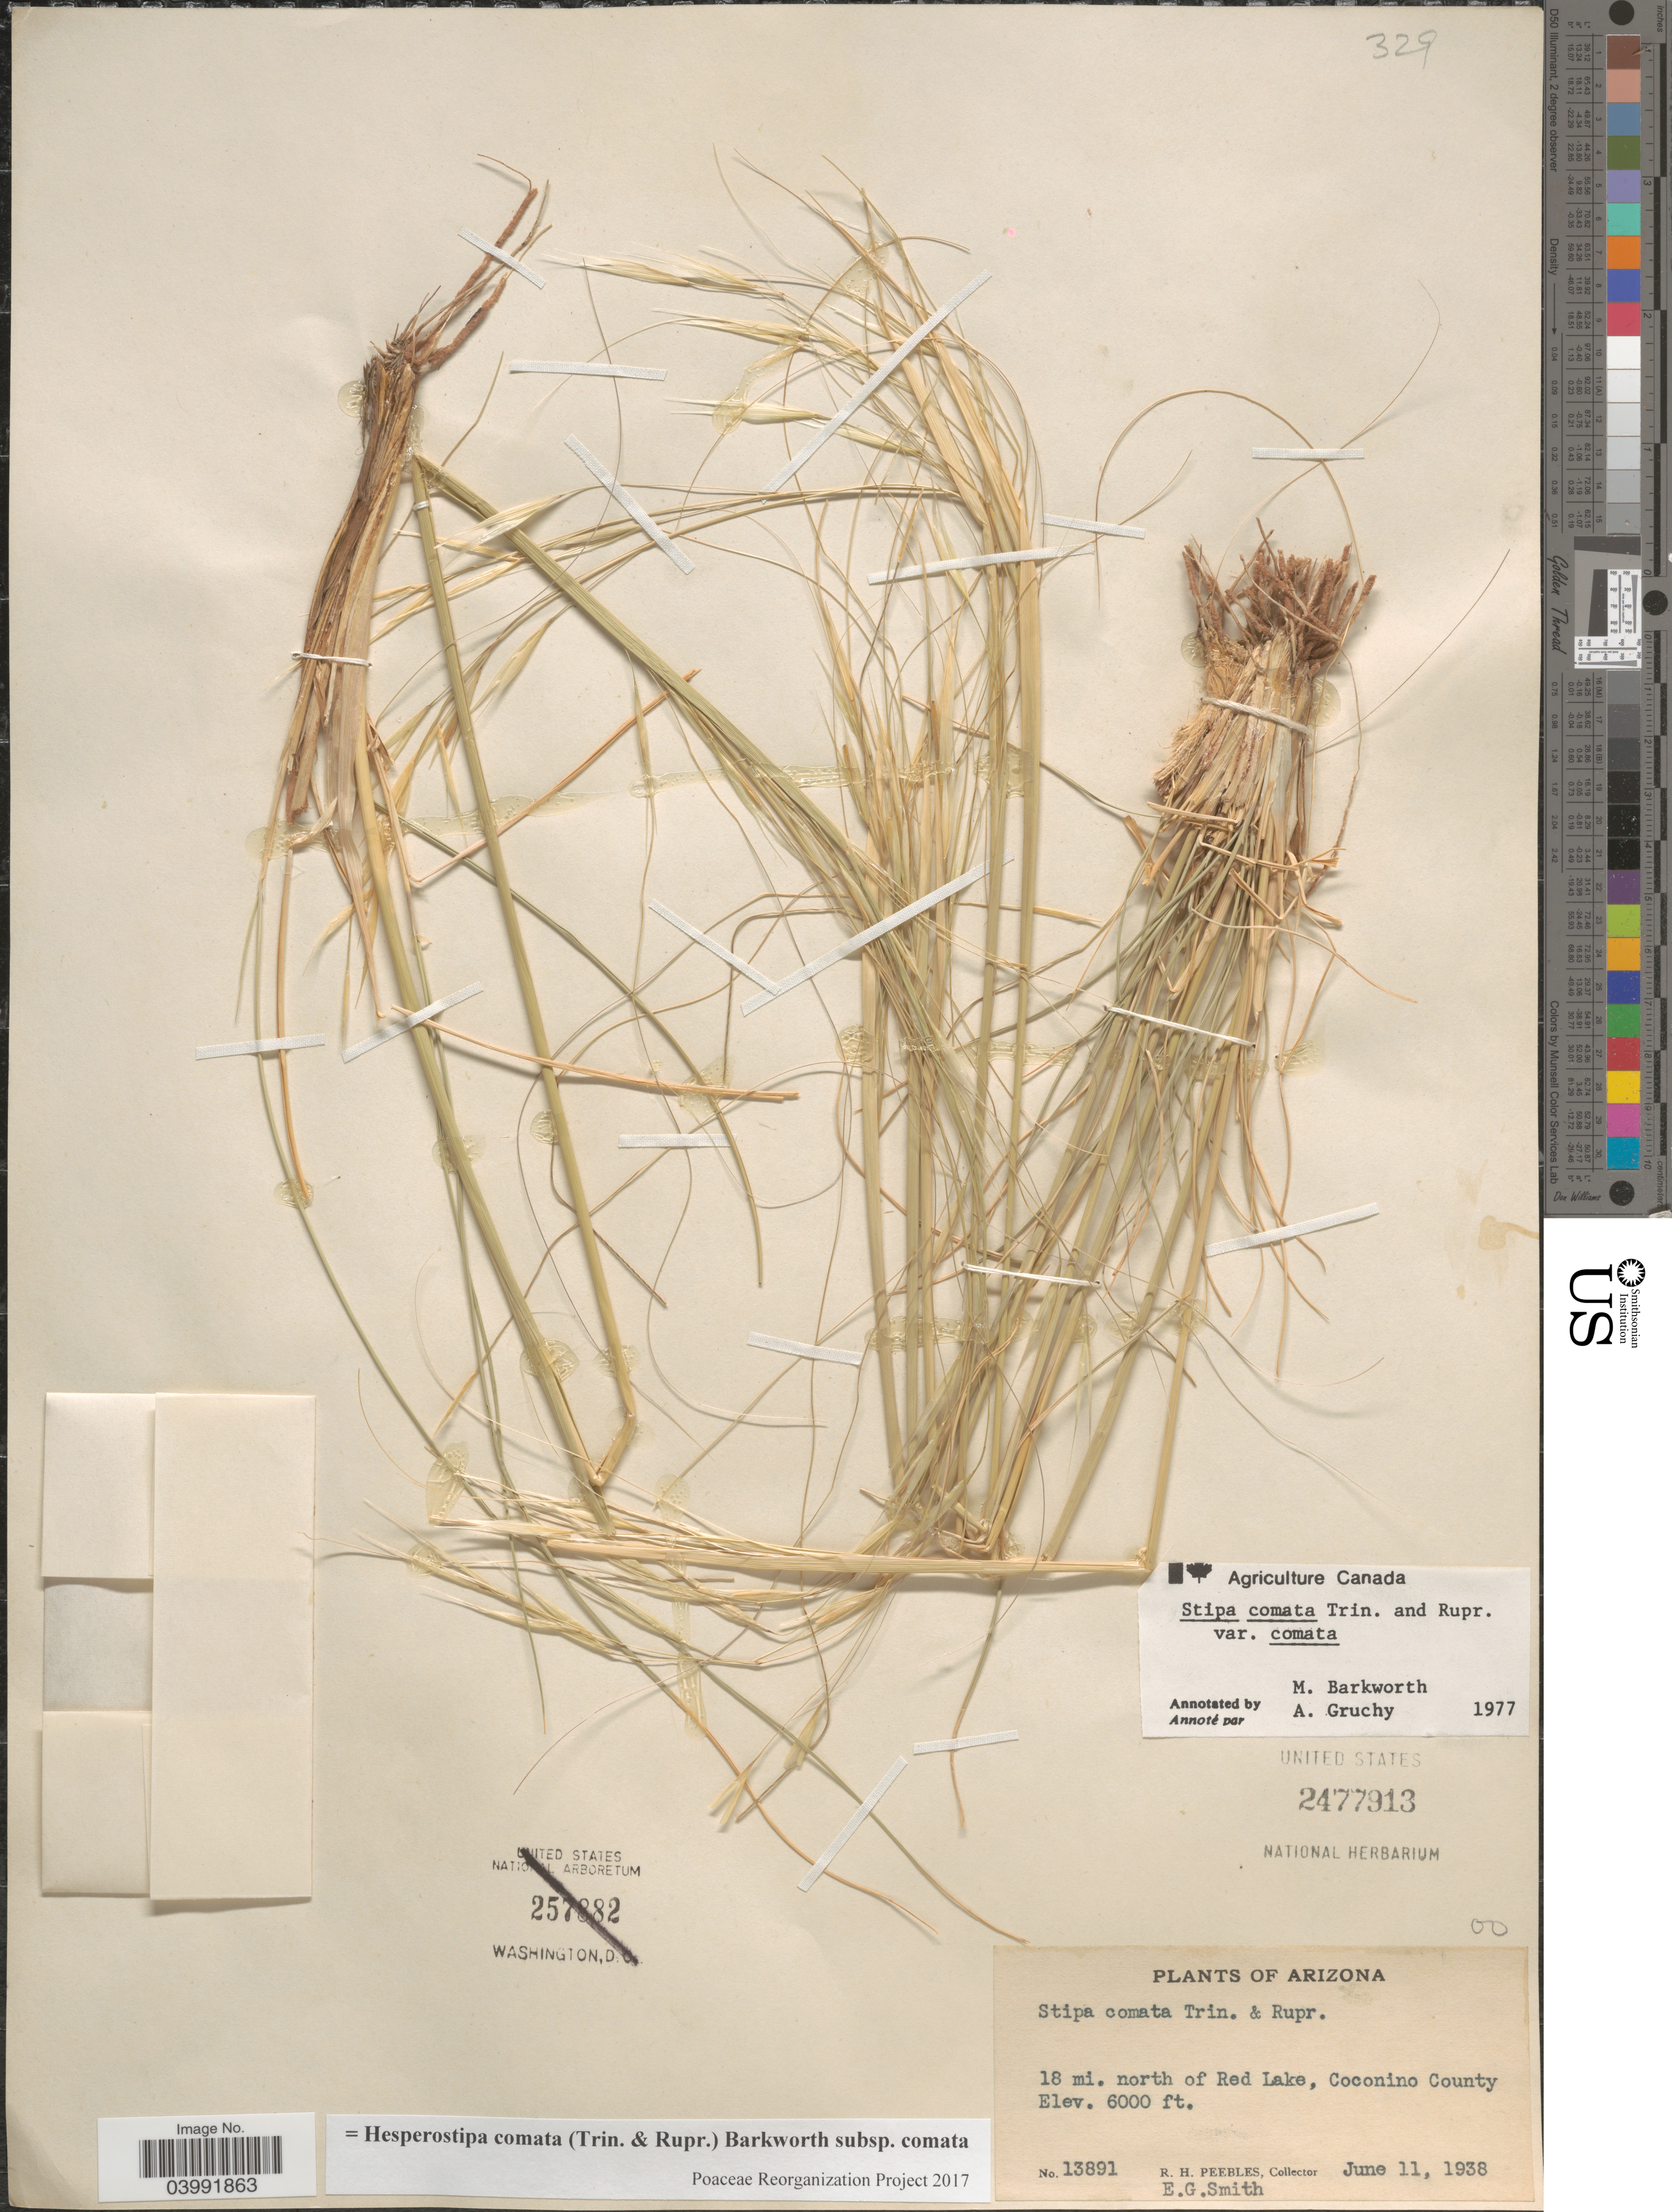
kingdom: Plantae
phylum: Tracheophyta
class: Liliopsida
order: Poales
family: Poaceae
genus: Hesperostipa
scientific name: Hesperostipa comata subsp. comata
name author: (Trin. & Rupr.) Barkworth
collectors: R. H. Peebles & E. G. Smith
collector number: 13891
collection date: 1938-06-11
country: United States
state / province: Arizona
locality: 18 mi. north of Red Lake, Coconino County.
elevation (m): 1829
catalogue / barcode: US 2477913